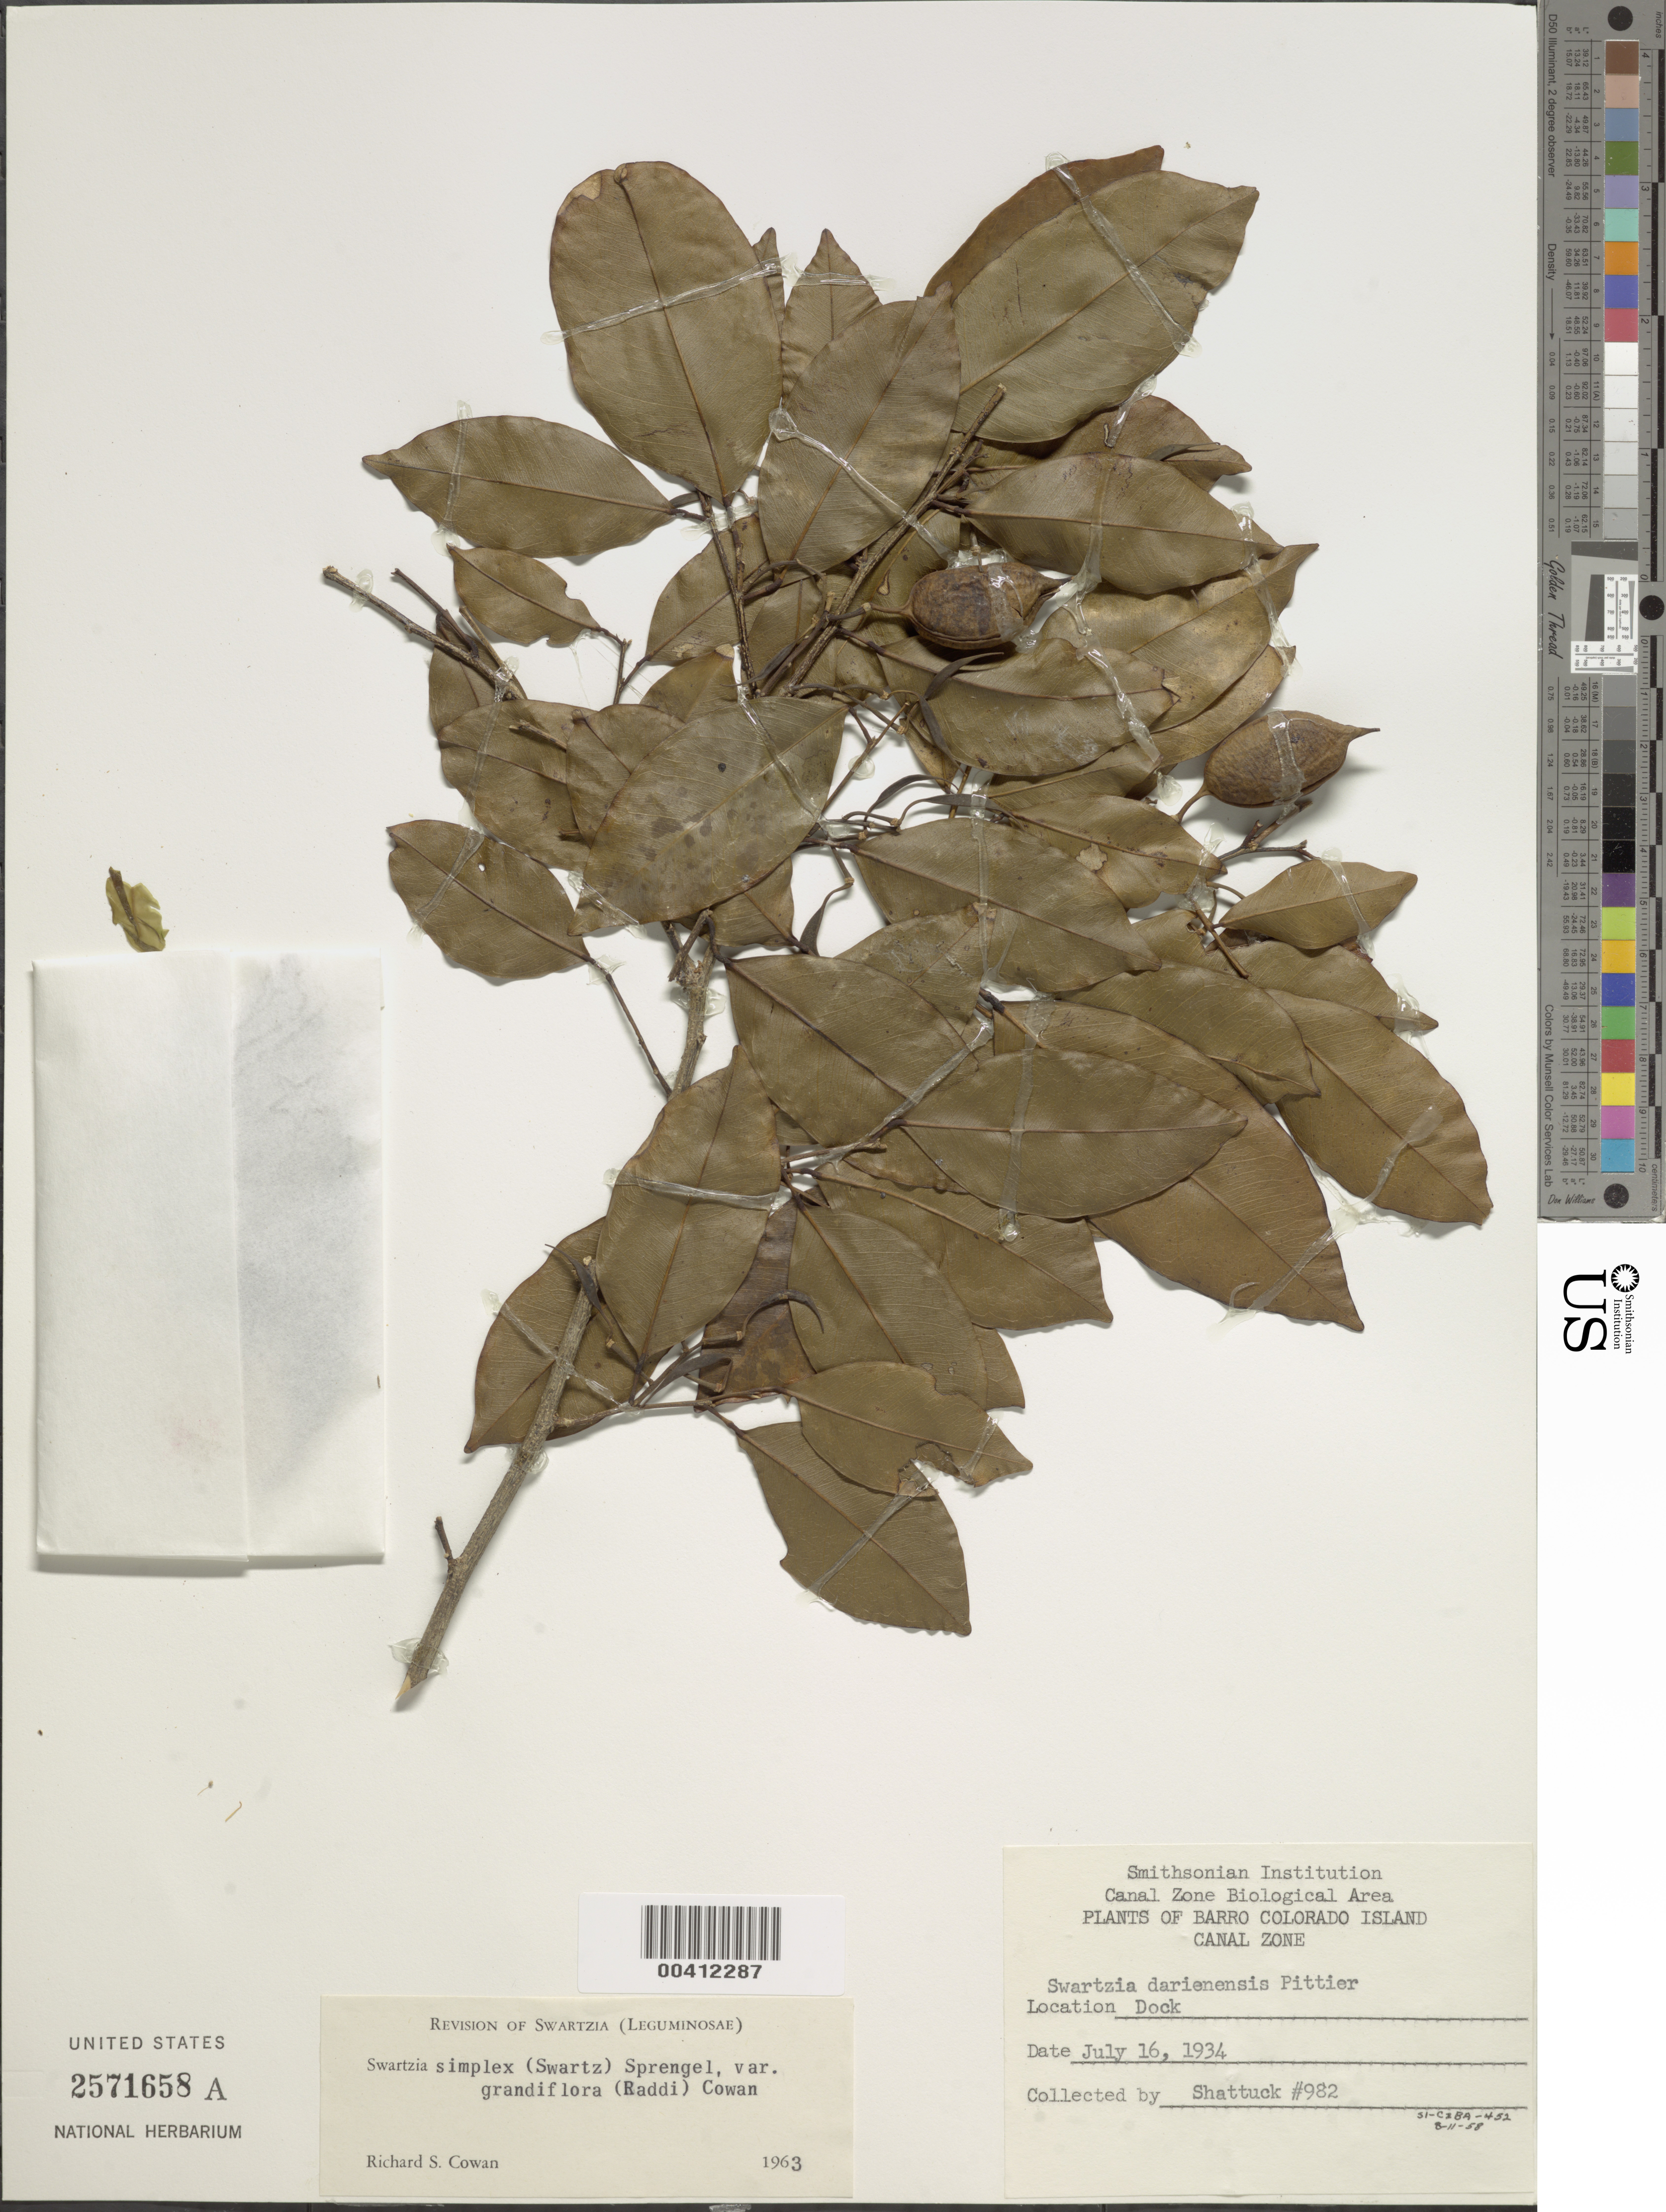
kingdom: Plantae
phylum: Tracheophyta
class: Magnoliopsida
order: Fabales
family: Fabaceae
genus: Swartzia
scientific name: Swartzia simplex var. grandiflora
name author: (Raddi) R.S. Cowan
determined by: Cowan, R. S.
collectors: O. Shattuck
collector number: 982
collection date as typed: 16 Jul 1934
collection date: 1934-07-16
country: Panama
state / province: Panamá Oeste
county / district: Canal Zone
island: Barro Colorado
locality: Barro Colorado I.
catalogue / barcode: US 2571658A